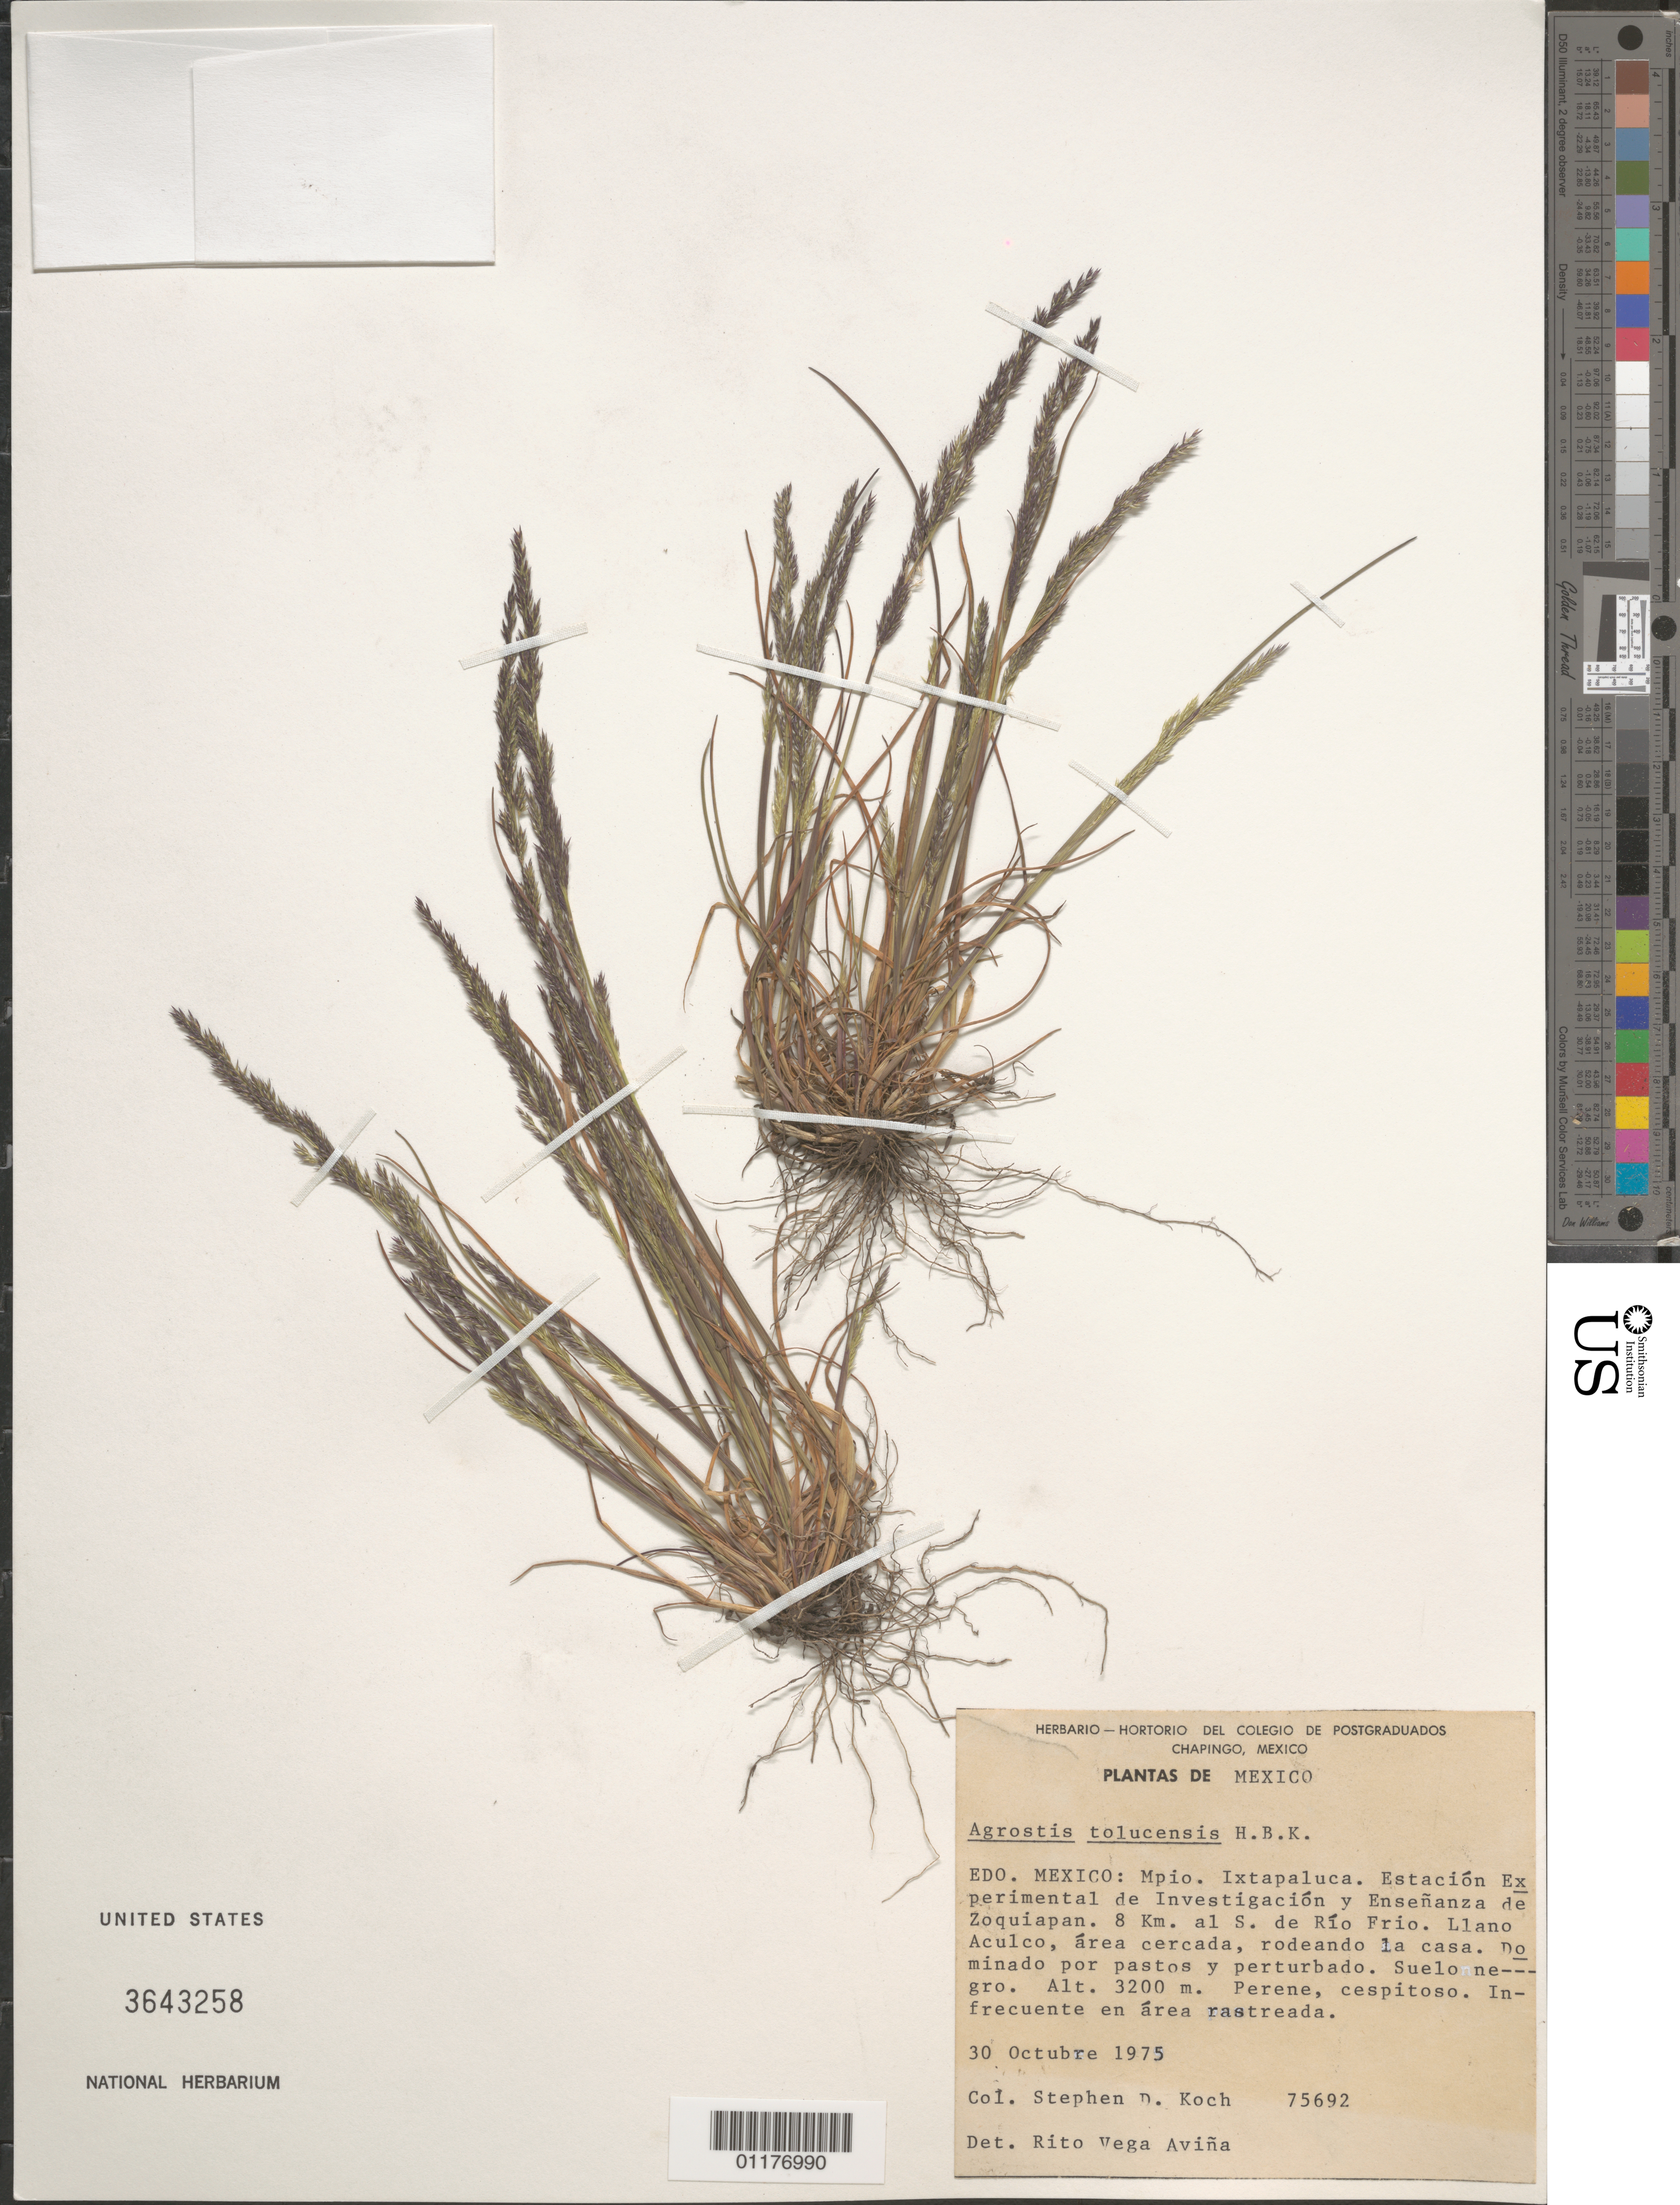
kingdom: Plantae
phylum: Tracheophyta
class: Liliopsida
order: Poales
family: Poaceae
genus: Agrostis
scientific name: Agrostis tolucensis Kunth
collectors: S. D. Koch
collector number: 75692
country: Mexico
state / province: México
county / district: Ixtapaluca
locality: Estacion Experimental de Ensenanza and Investigacion de Zoquiapan, S of Rio Frio. Llano Aculco.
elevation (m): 3200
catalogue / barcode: US 3643258